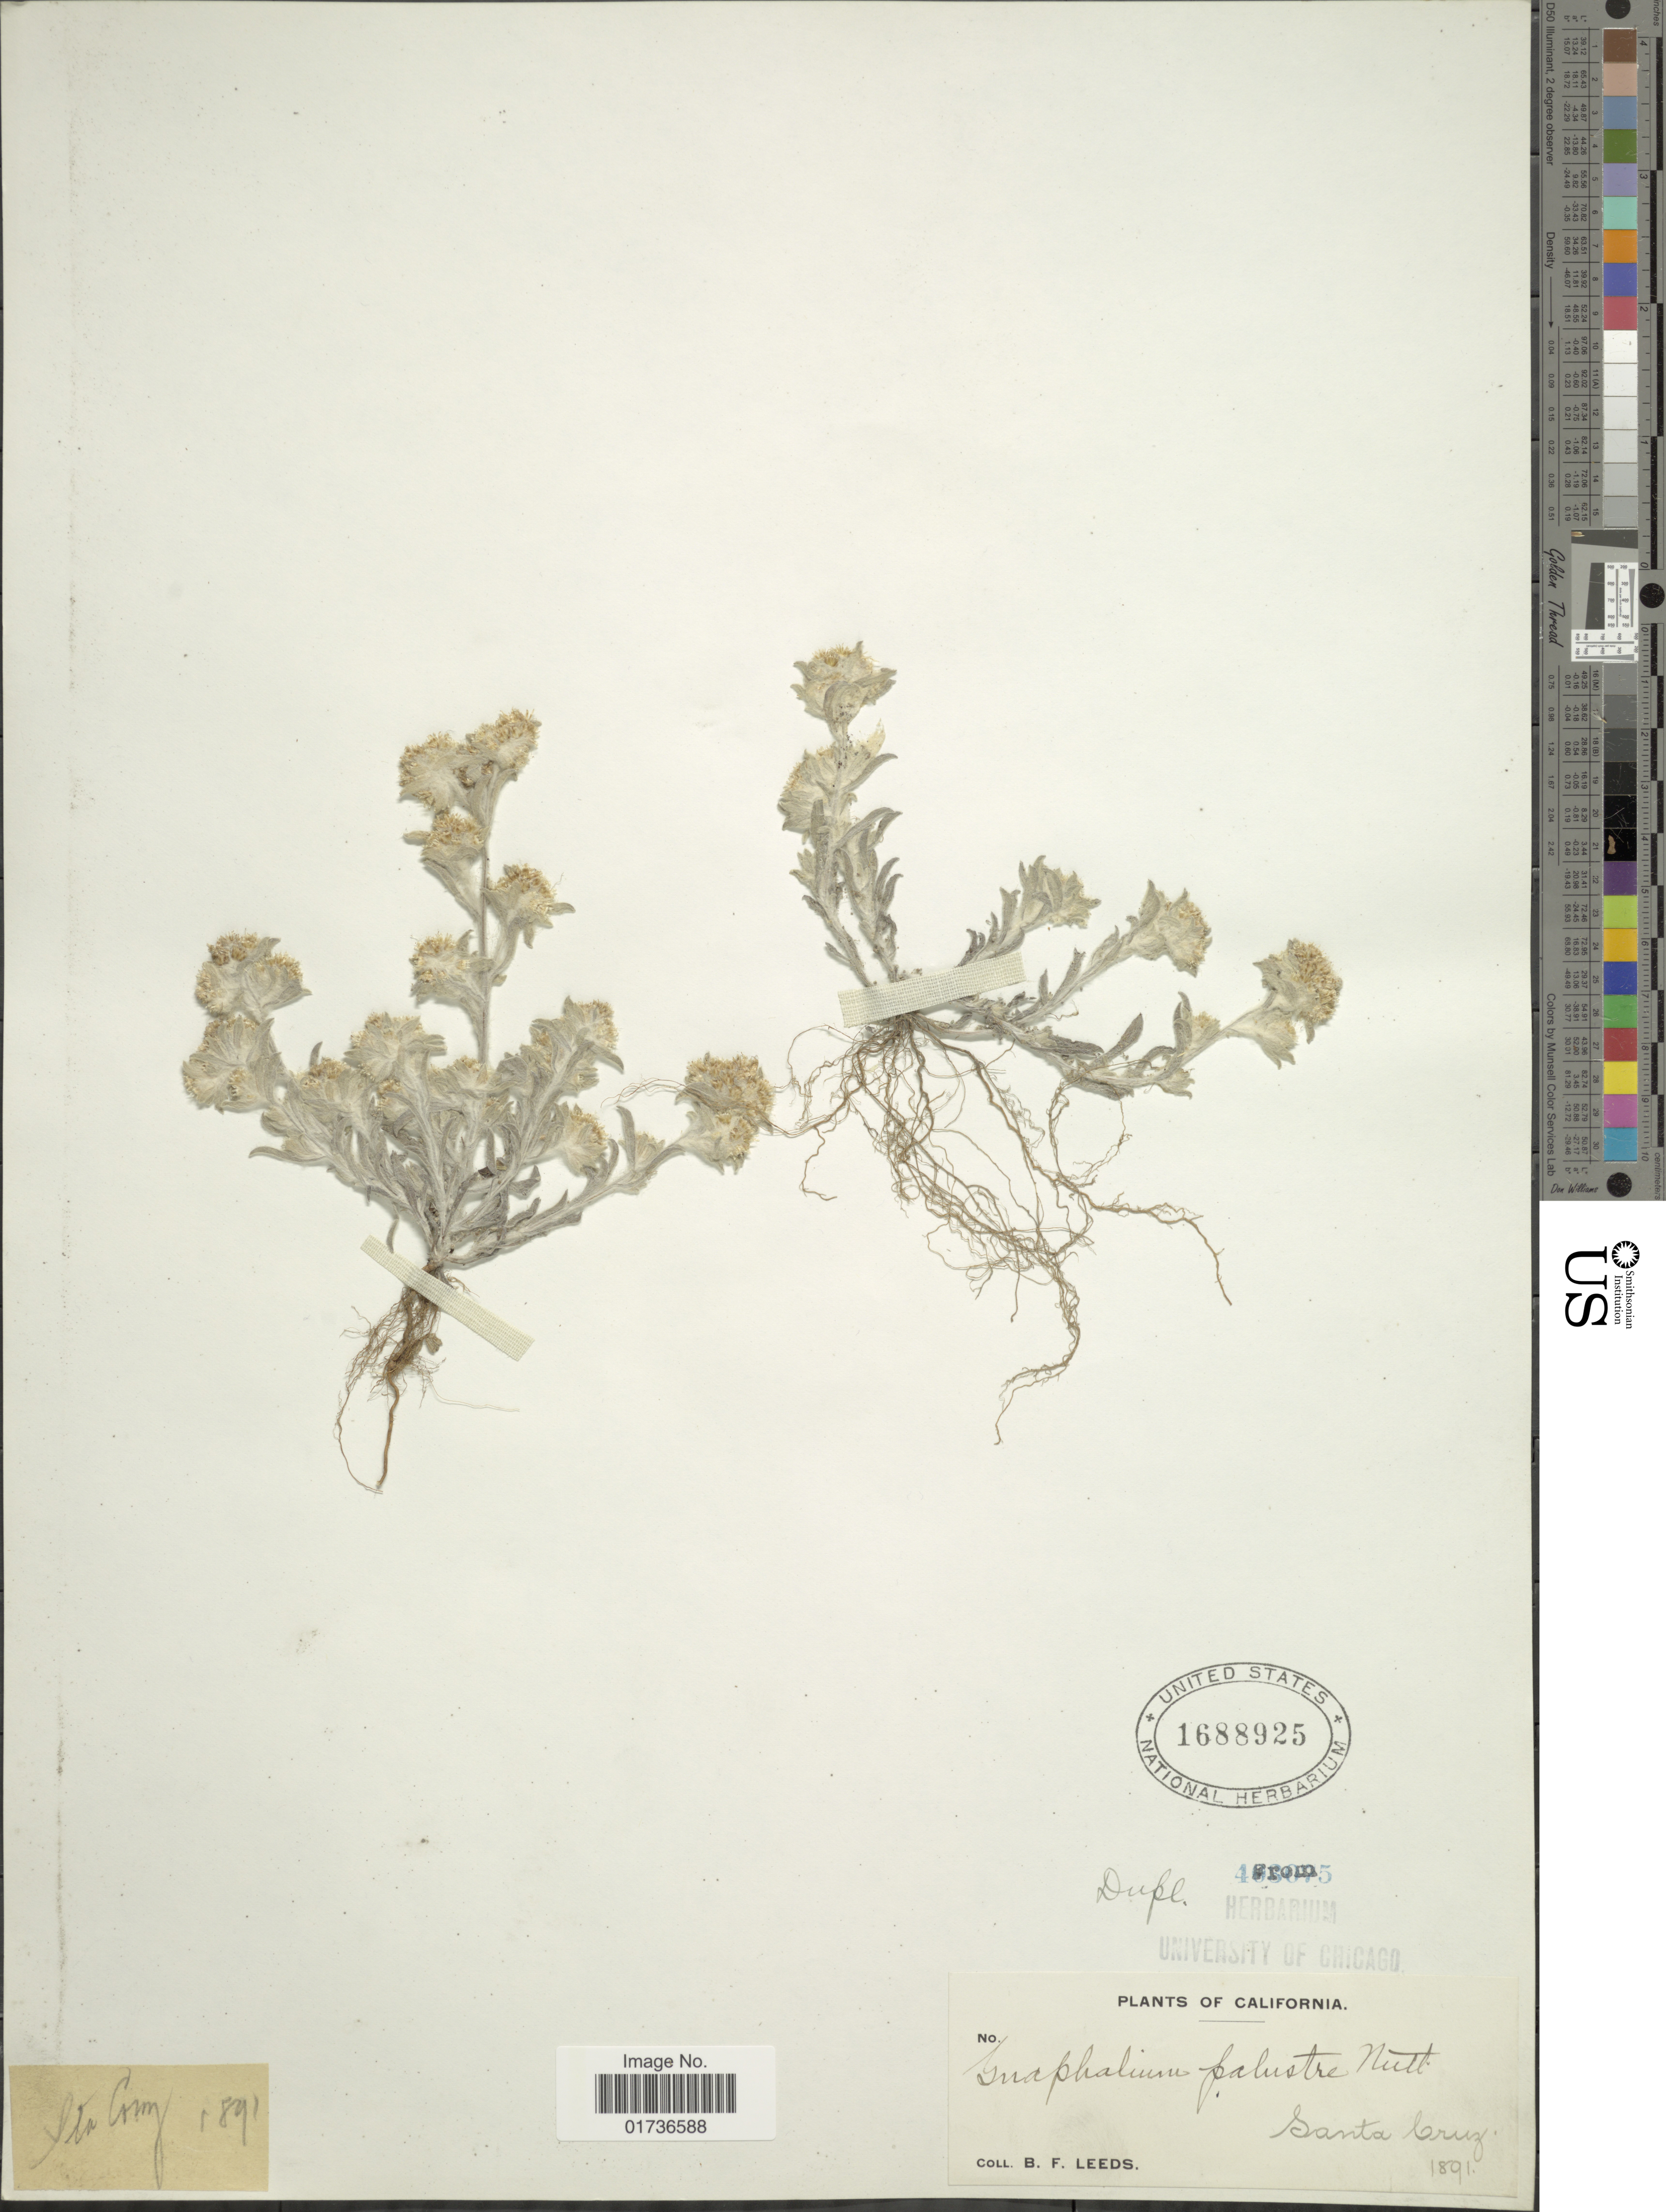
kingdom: Plantae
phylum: Tracheophyta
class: Magnoliopsida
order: Asterales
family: Asteraceae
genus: Gnaphalium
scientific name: Gnaphalium palustre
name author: Nutt.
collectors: B. Leeds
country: United States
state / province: California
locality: Santa Cruz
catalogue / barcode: US 1688925